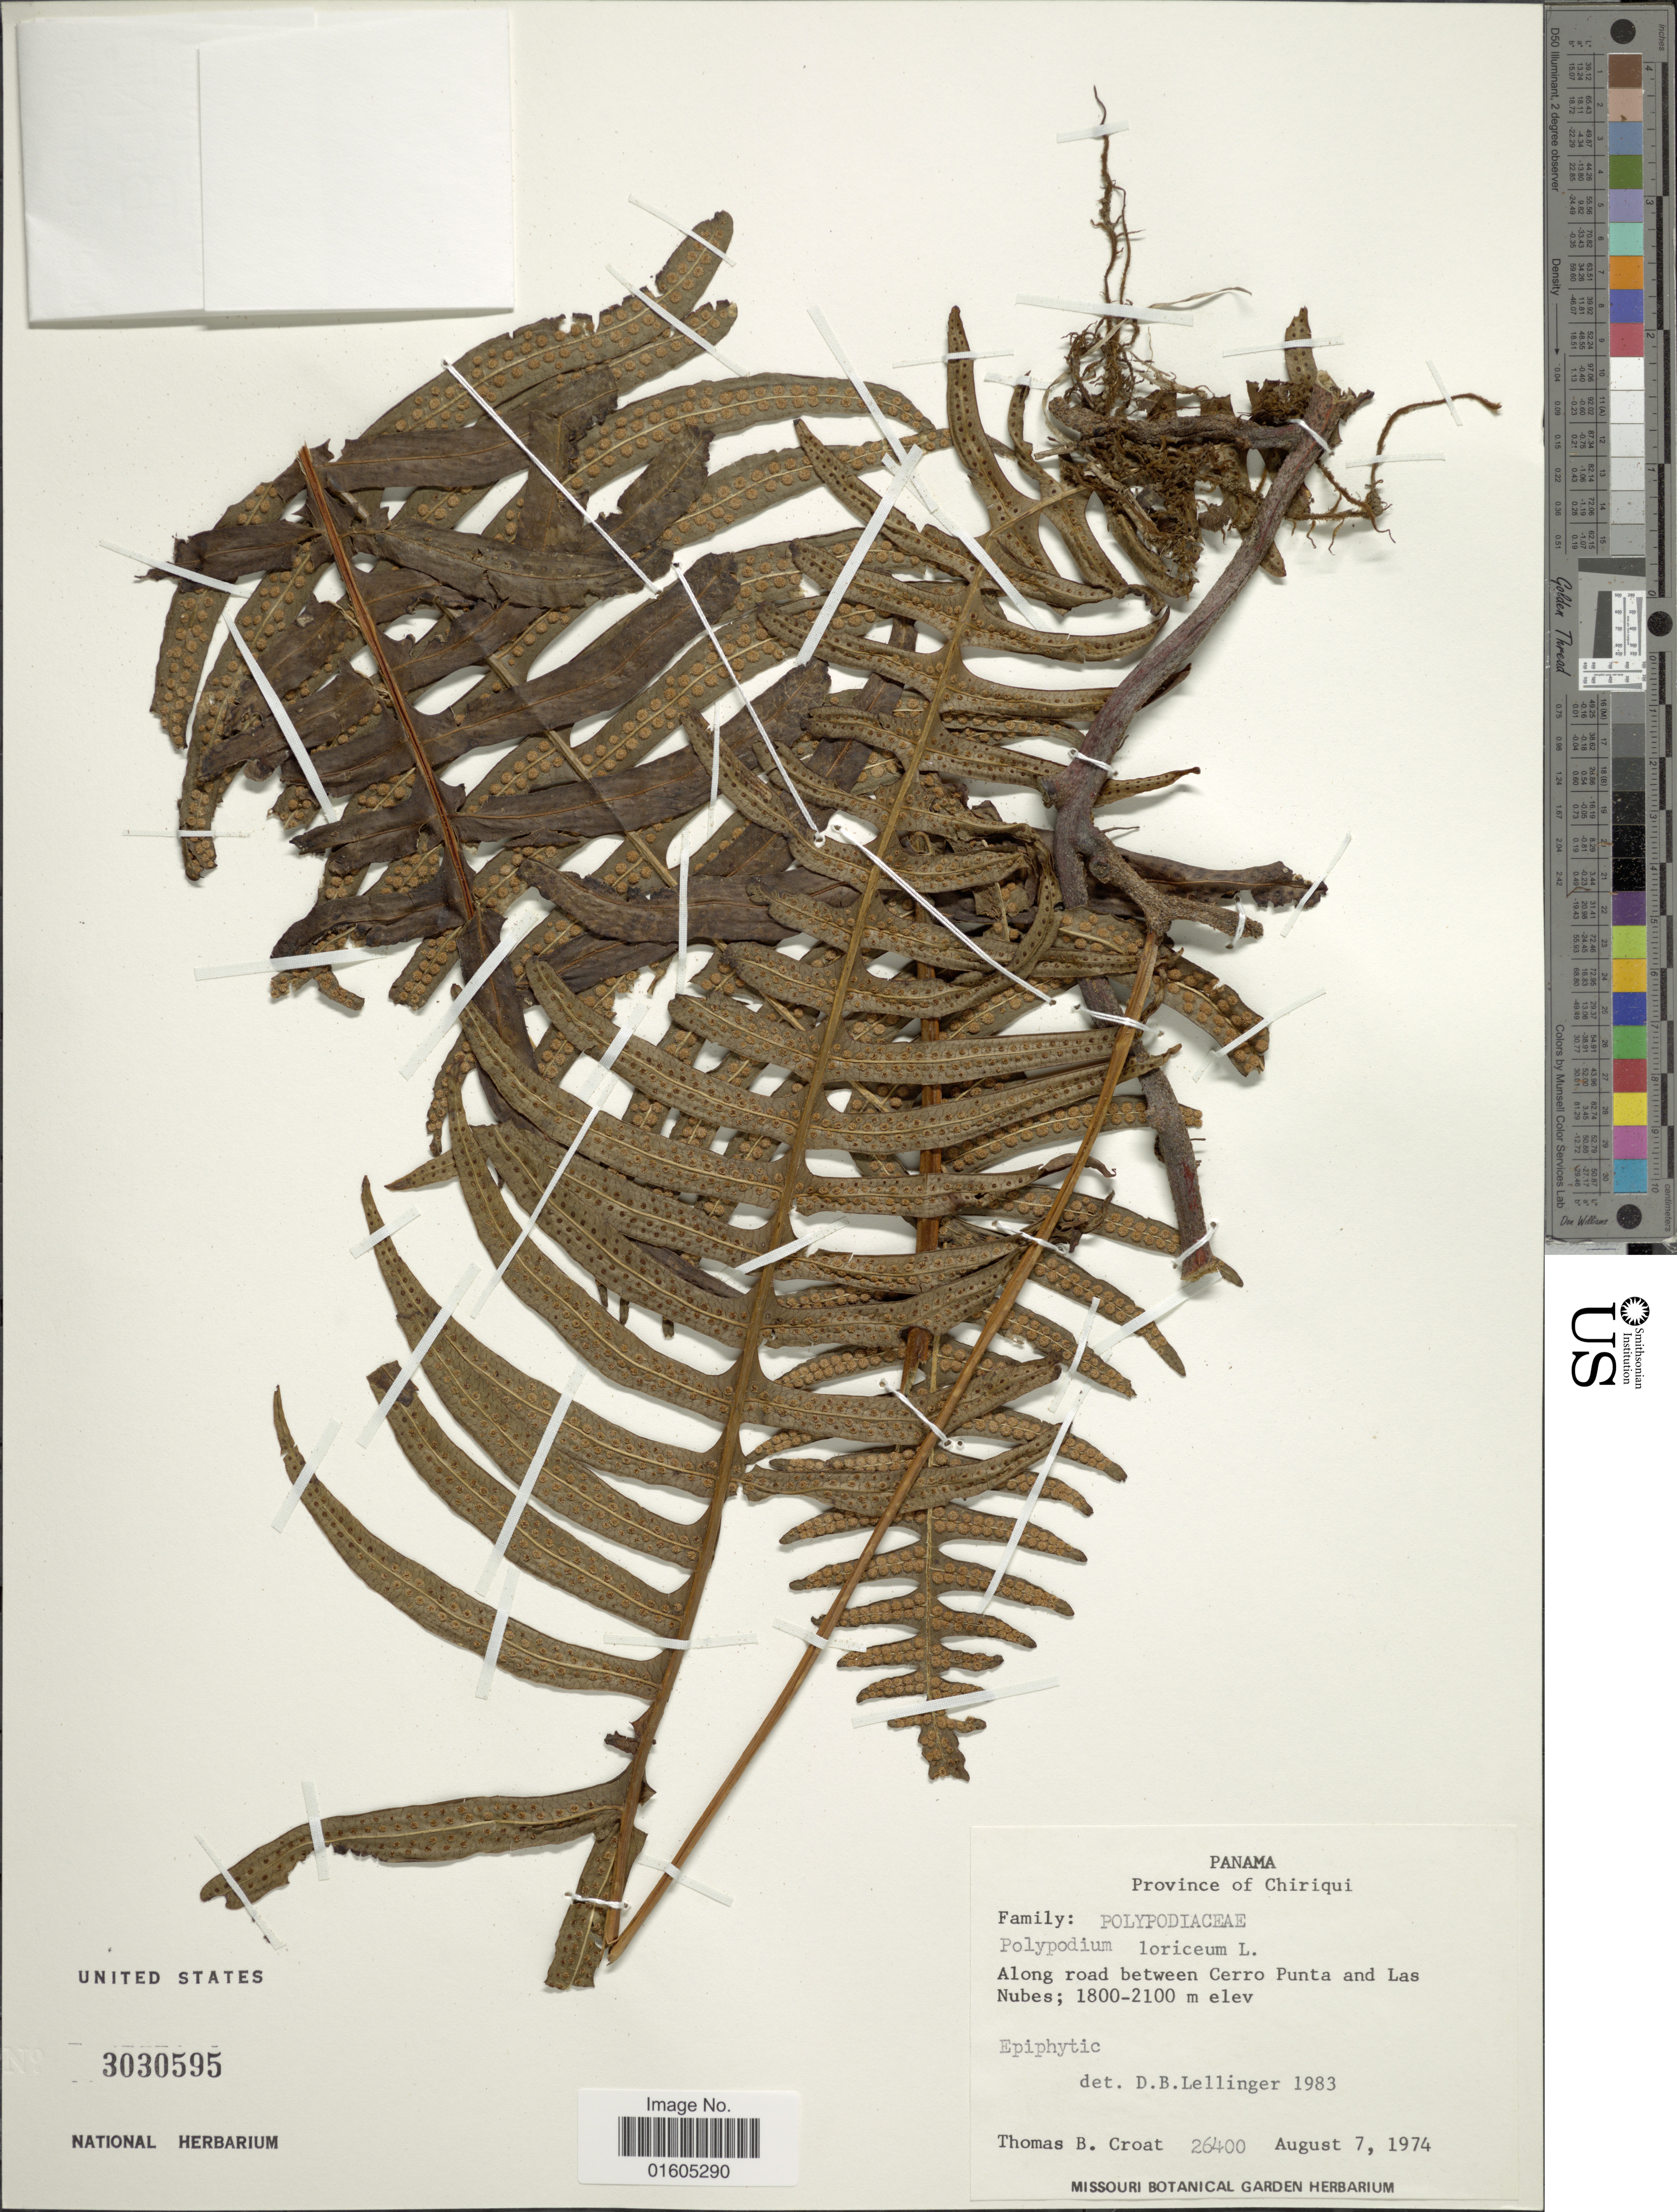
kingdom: Plantae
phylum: Tracheophyta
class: Polypodiopsida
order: Polypodiales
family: Polypodiaceae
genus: Serpocaulon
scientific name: Serpocaulon loriceum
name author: (L.) A.R. Sm.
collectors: T. B. Croat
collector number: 26400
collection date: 1974-08-07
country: Panama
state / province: Chiriqui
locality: Along road between Cerro Punta and Las Nubes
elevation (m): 1800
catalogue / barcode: US 3030595